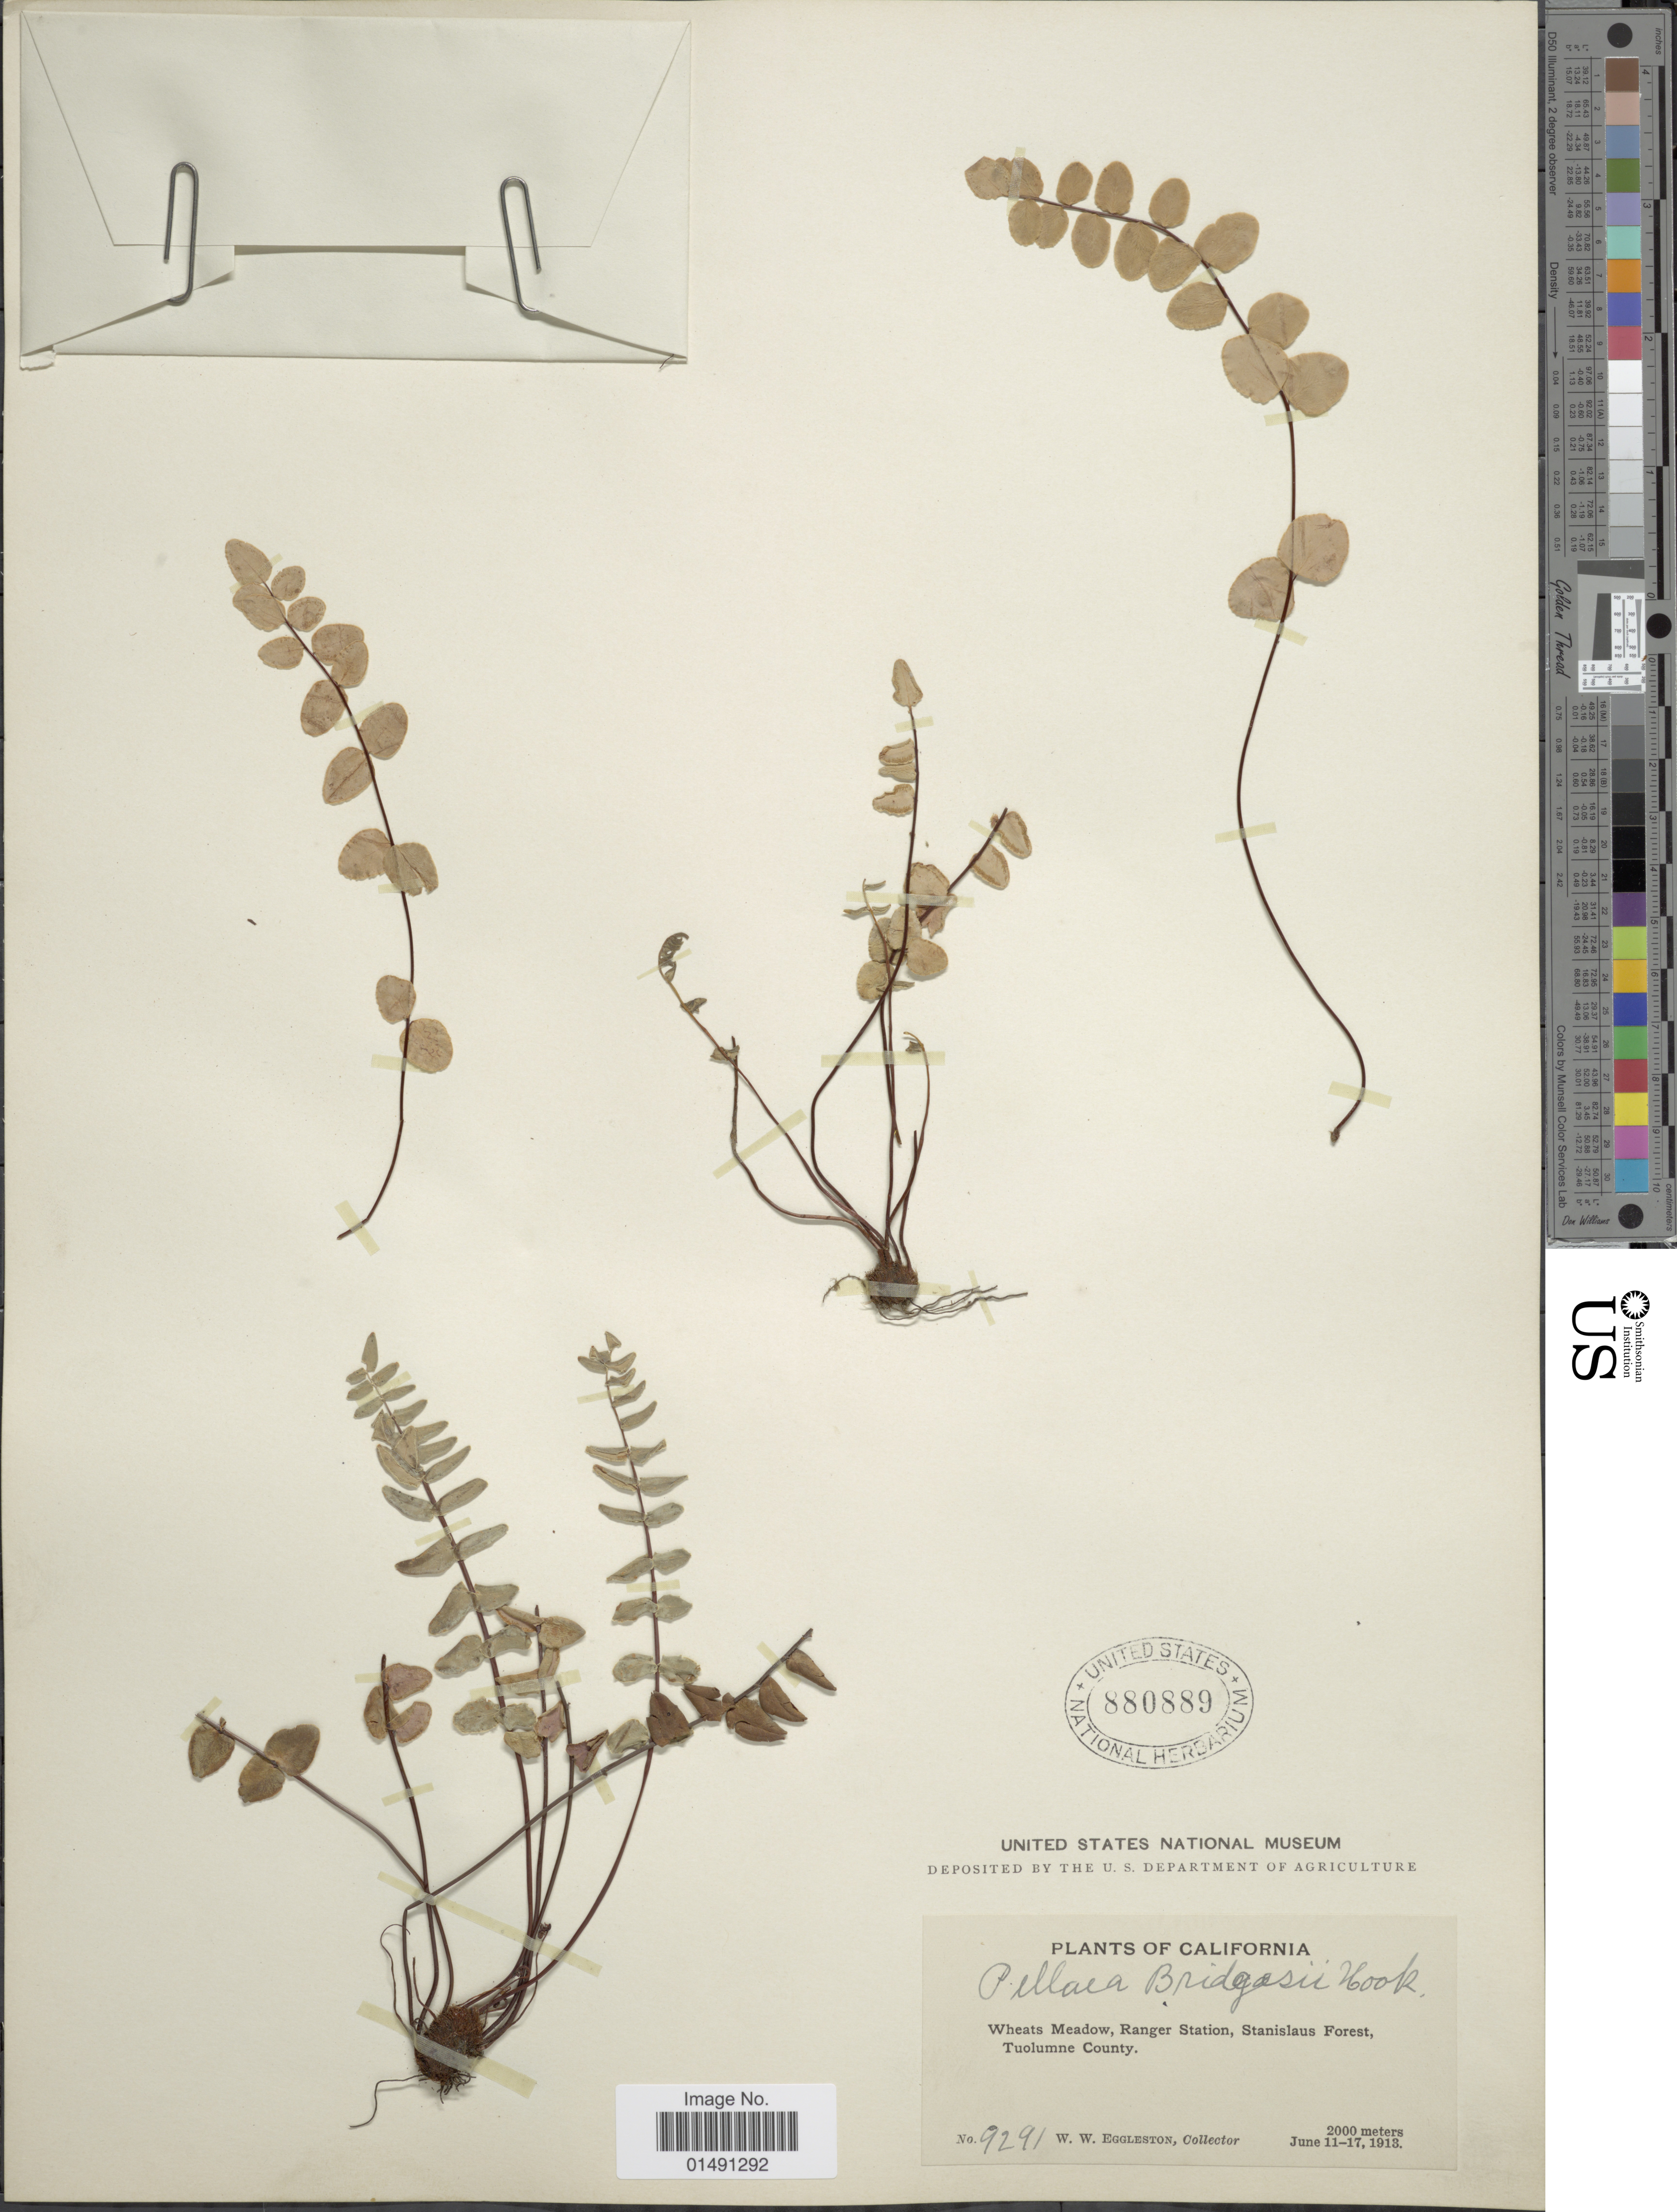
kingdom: Plantae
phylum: Tracheophyta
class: Polypodiopsida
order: Polypodiales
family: Pteridaceae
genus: Pellaea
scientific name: Pellaea bridgesii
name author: Hook.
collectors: W. W. Eggleston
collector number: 9291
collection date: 1913-06-11/1913-06-17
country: United States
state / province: California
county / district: Tuolumne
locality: Wheats Meadow, Ranger Station, Stanislaus Forest, Toulumne county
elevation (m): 2000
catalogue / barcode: US 880889